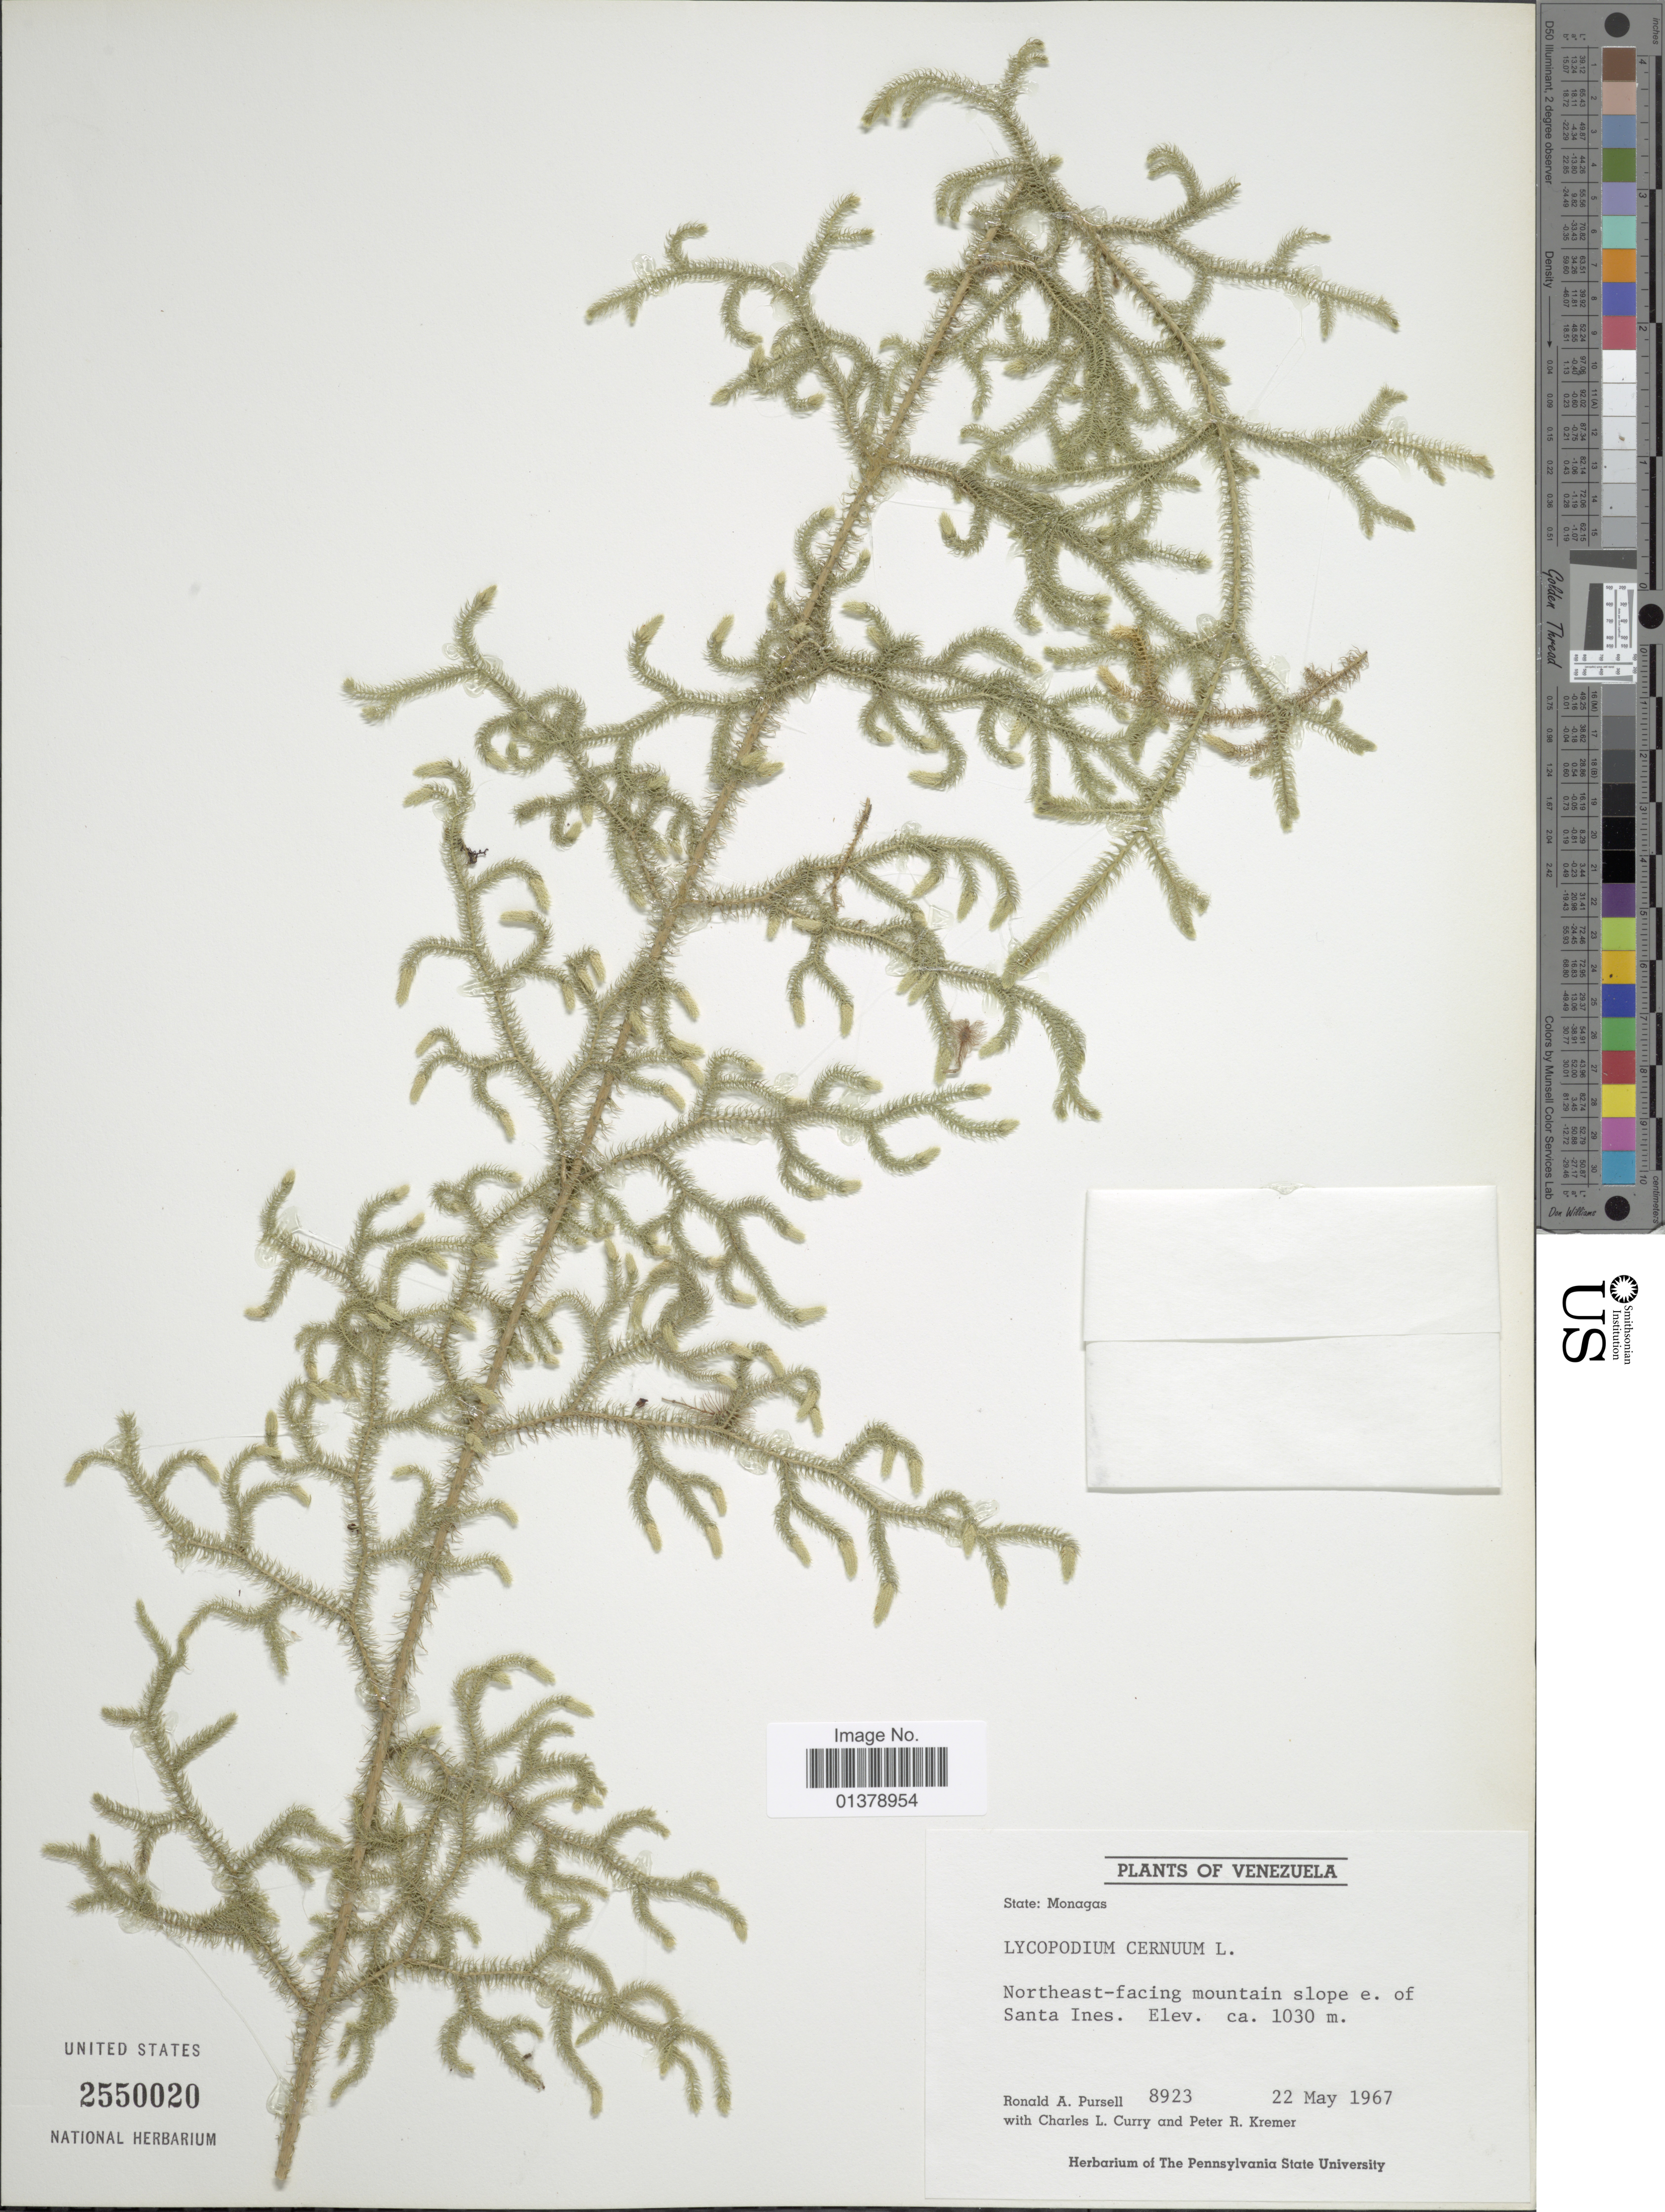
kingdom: Plantae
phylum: Tracheophyta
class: Lycopodiopsida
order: Lycopodiales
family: Lycopodiaceae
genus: Palhinhaea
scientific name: Palhinhaea cernua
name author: (L.) Vasc. & Franco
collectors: R. A. Pursell, C. L. Curry & P. Kremer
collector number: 8923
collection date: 1967-05-22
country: Venezuela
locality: Northeast-facing mountain slope e. of Santa Ines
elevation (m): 1030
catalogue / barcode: US 2550020